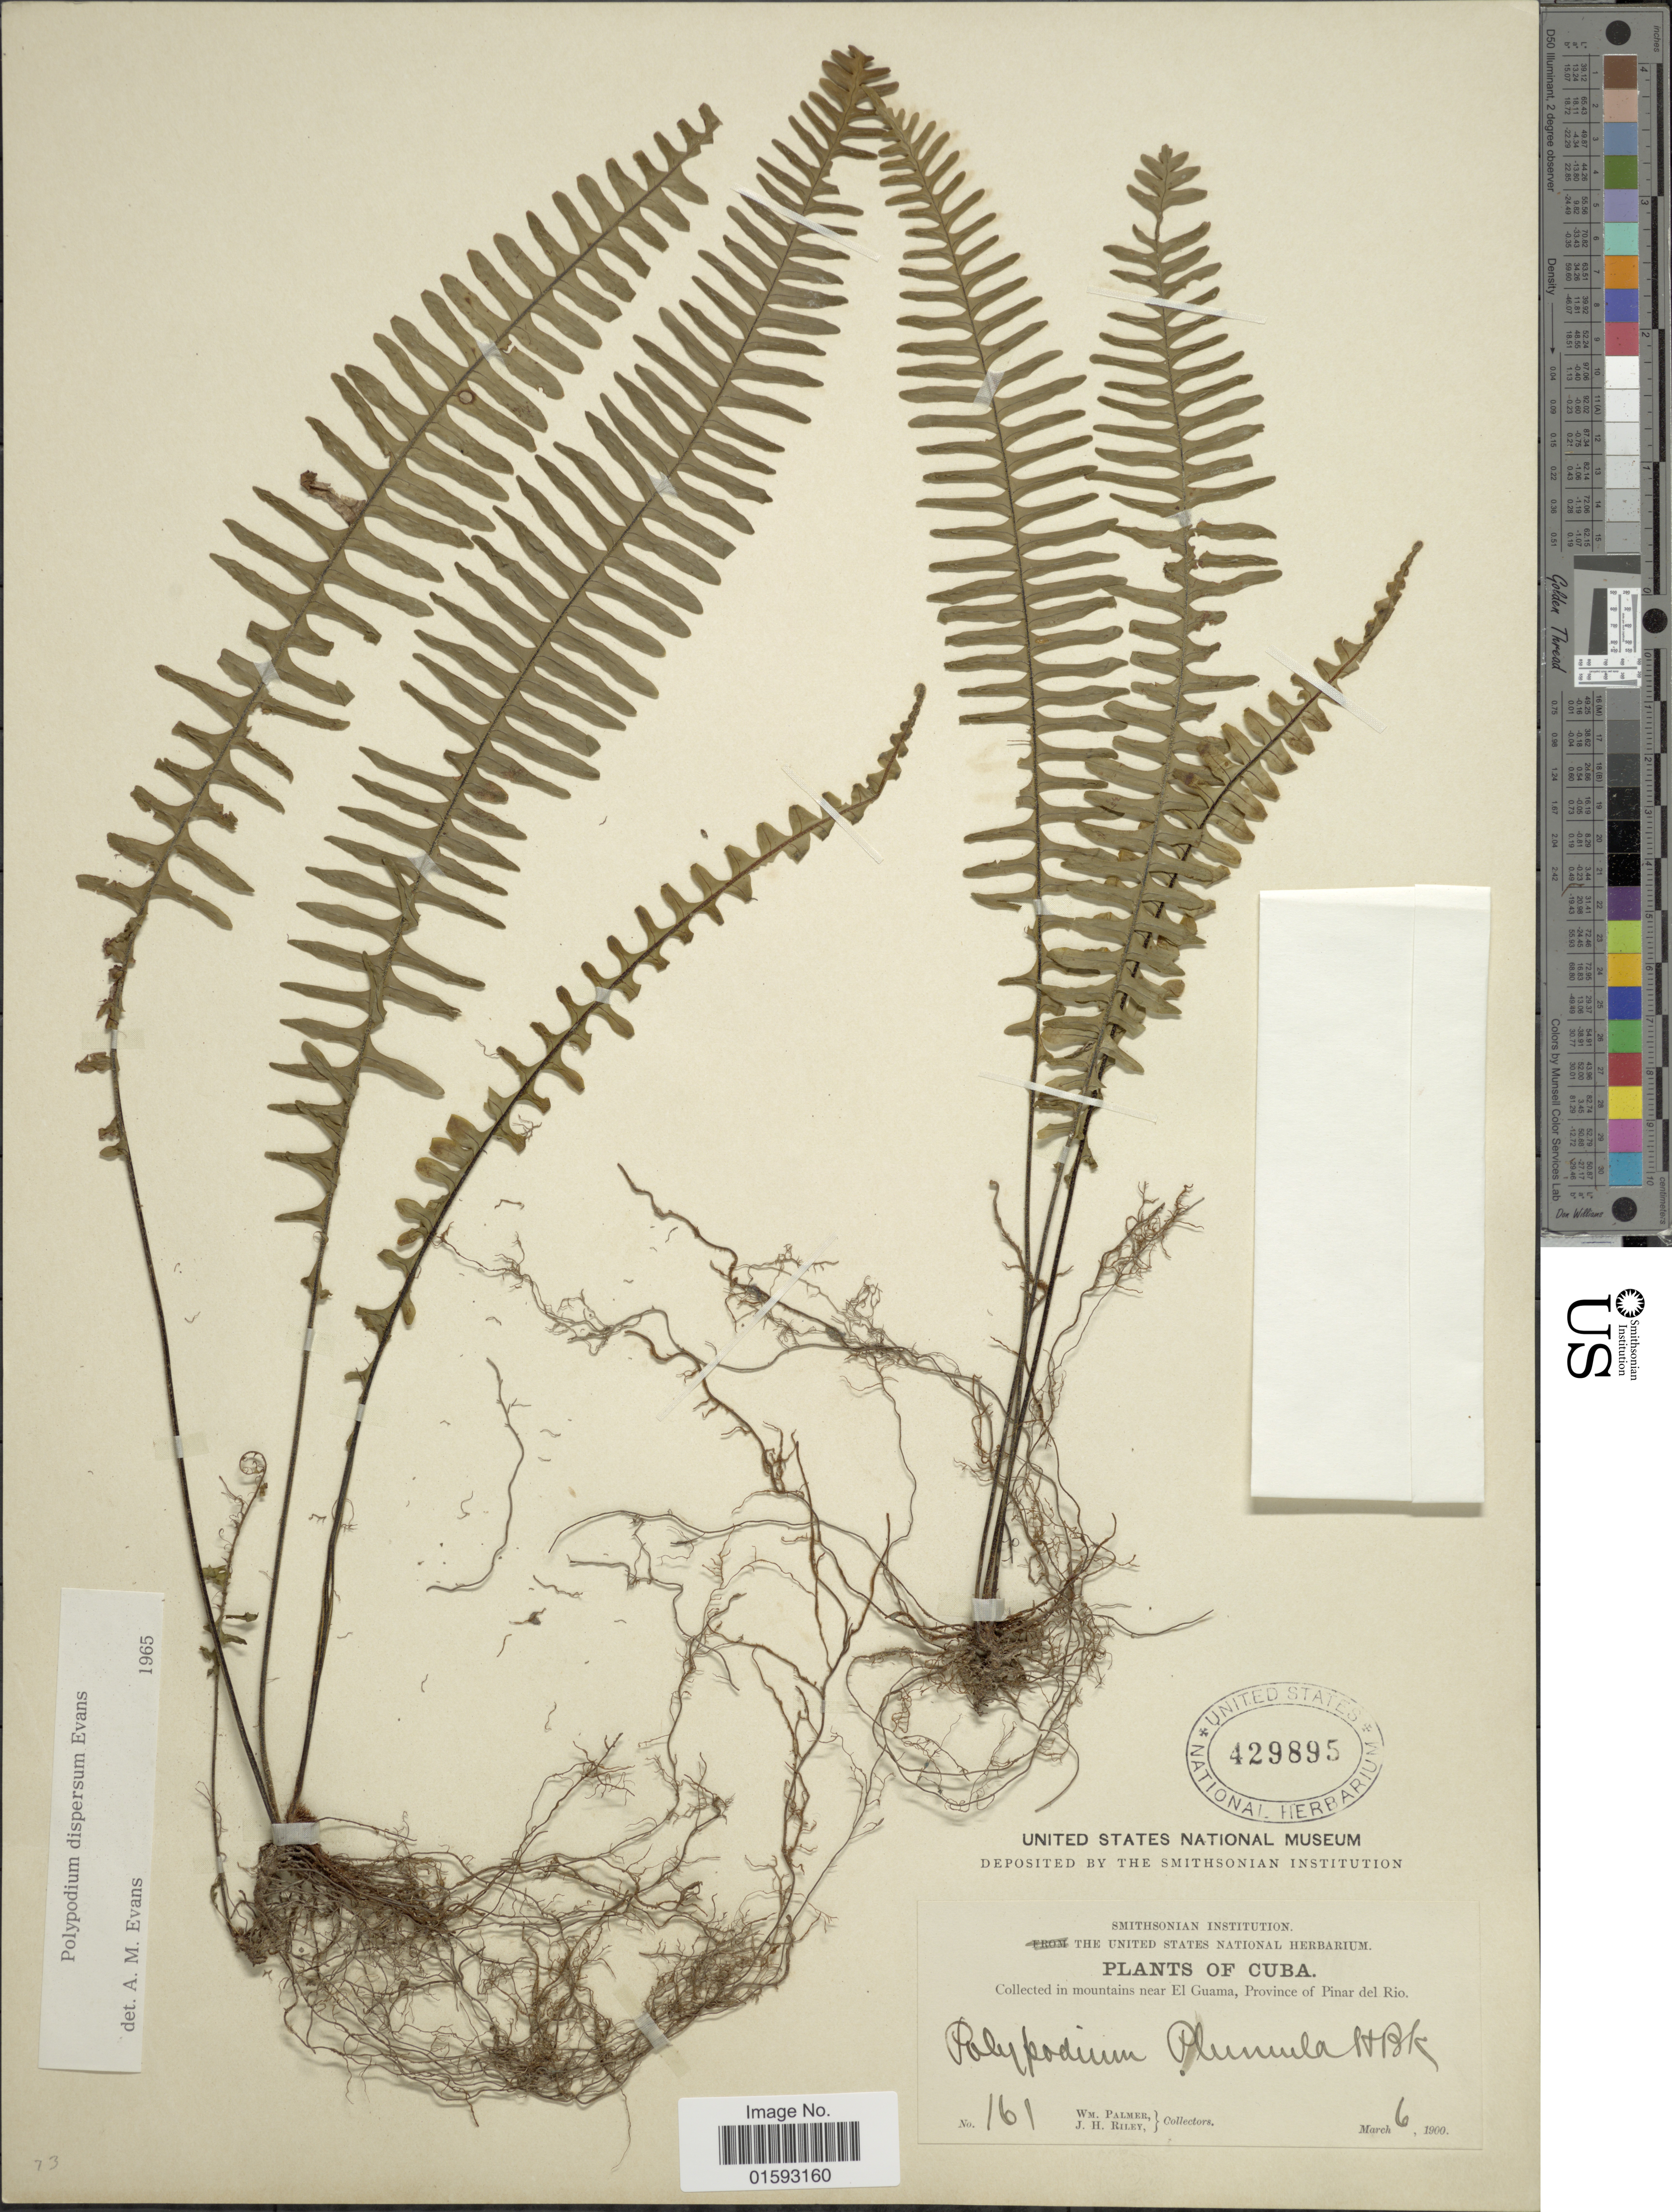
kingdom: Plantae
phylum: Tracheophyta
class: Polypodiopsida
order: Polypodiales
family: Polypodiaceae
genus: Pecluma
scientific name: Pecluma dispersa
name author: (A.M. Evans) M.G. Price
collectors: W. Palmer & J. H. Riley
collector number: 161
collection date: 1900-03-06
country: Cuba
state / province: Pinar del Río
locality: In mountains near El Guama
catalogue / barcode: US 429895